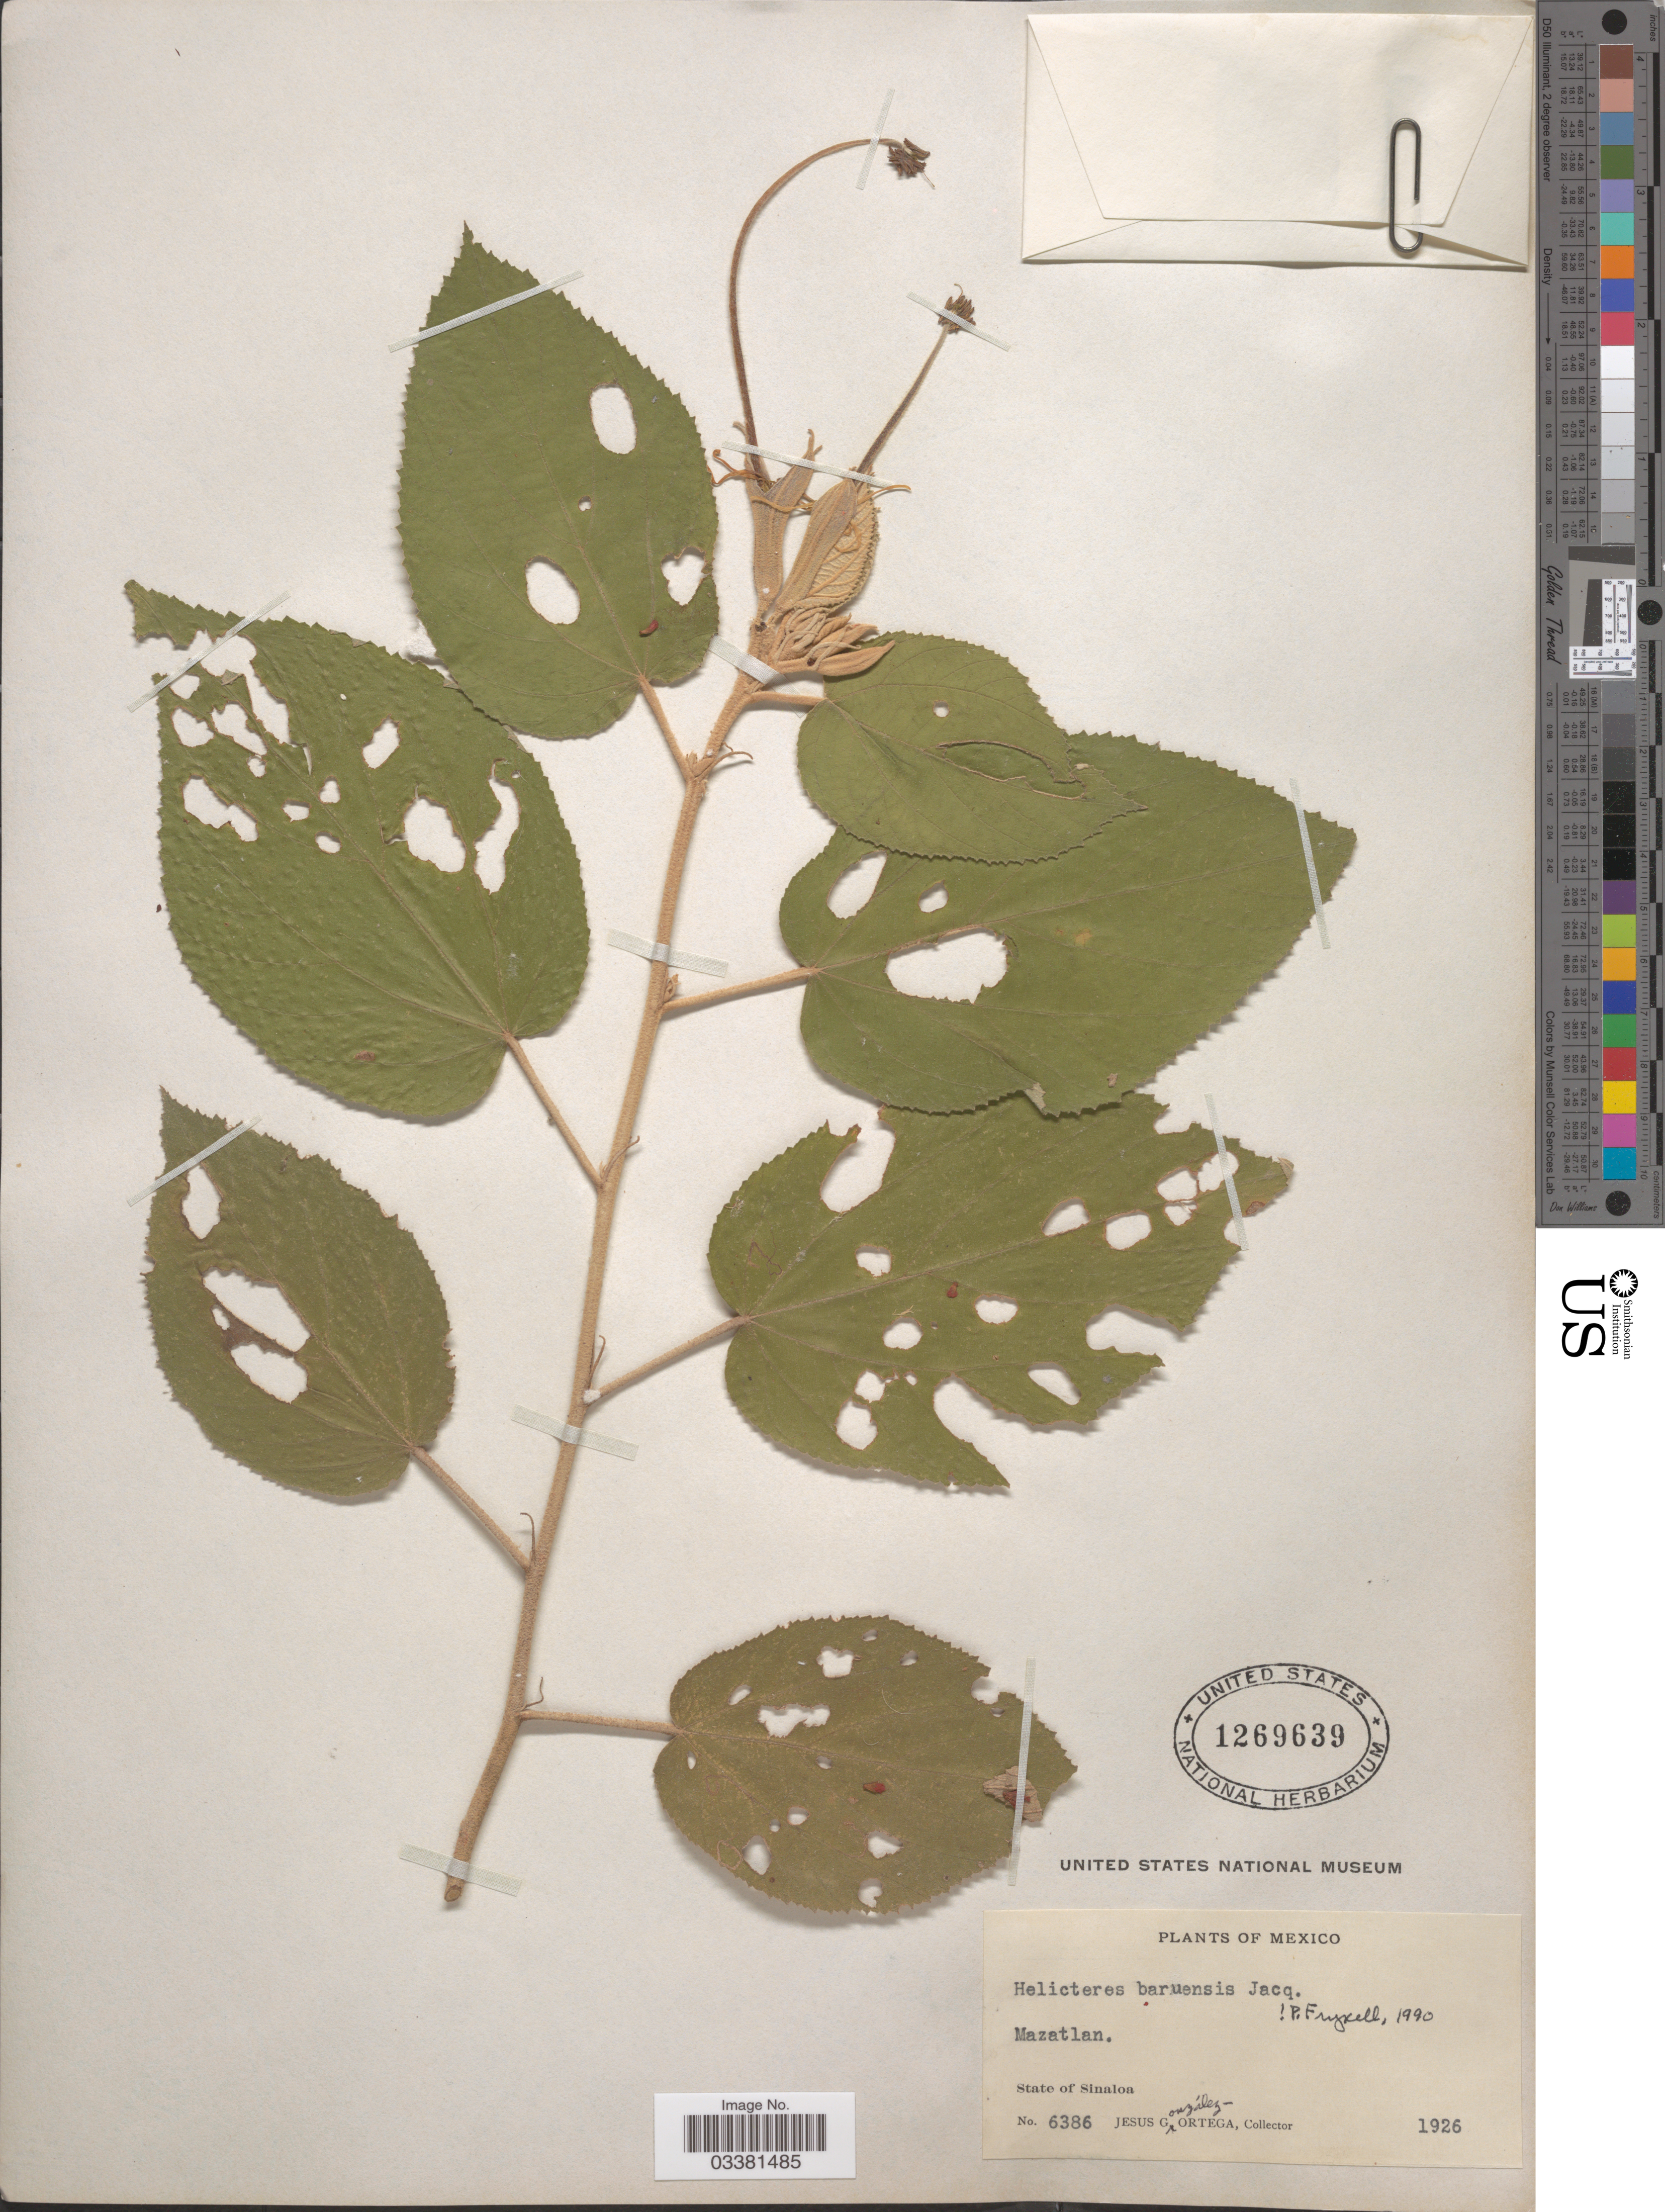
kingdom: Plantae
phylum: Tracheophyta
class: Magnoliopsida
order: Malvales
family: Malvaceae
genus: Helicteres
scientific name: Helicteres baruensis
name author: Jacq.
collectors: J. Ortega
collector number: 6386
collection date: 1926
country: Mexico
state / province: Sinaloa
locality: Mazatlan.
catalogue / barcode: US 1269639